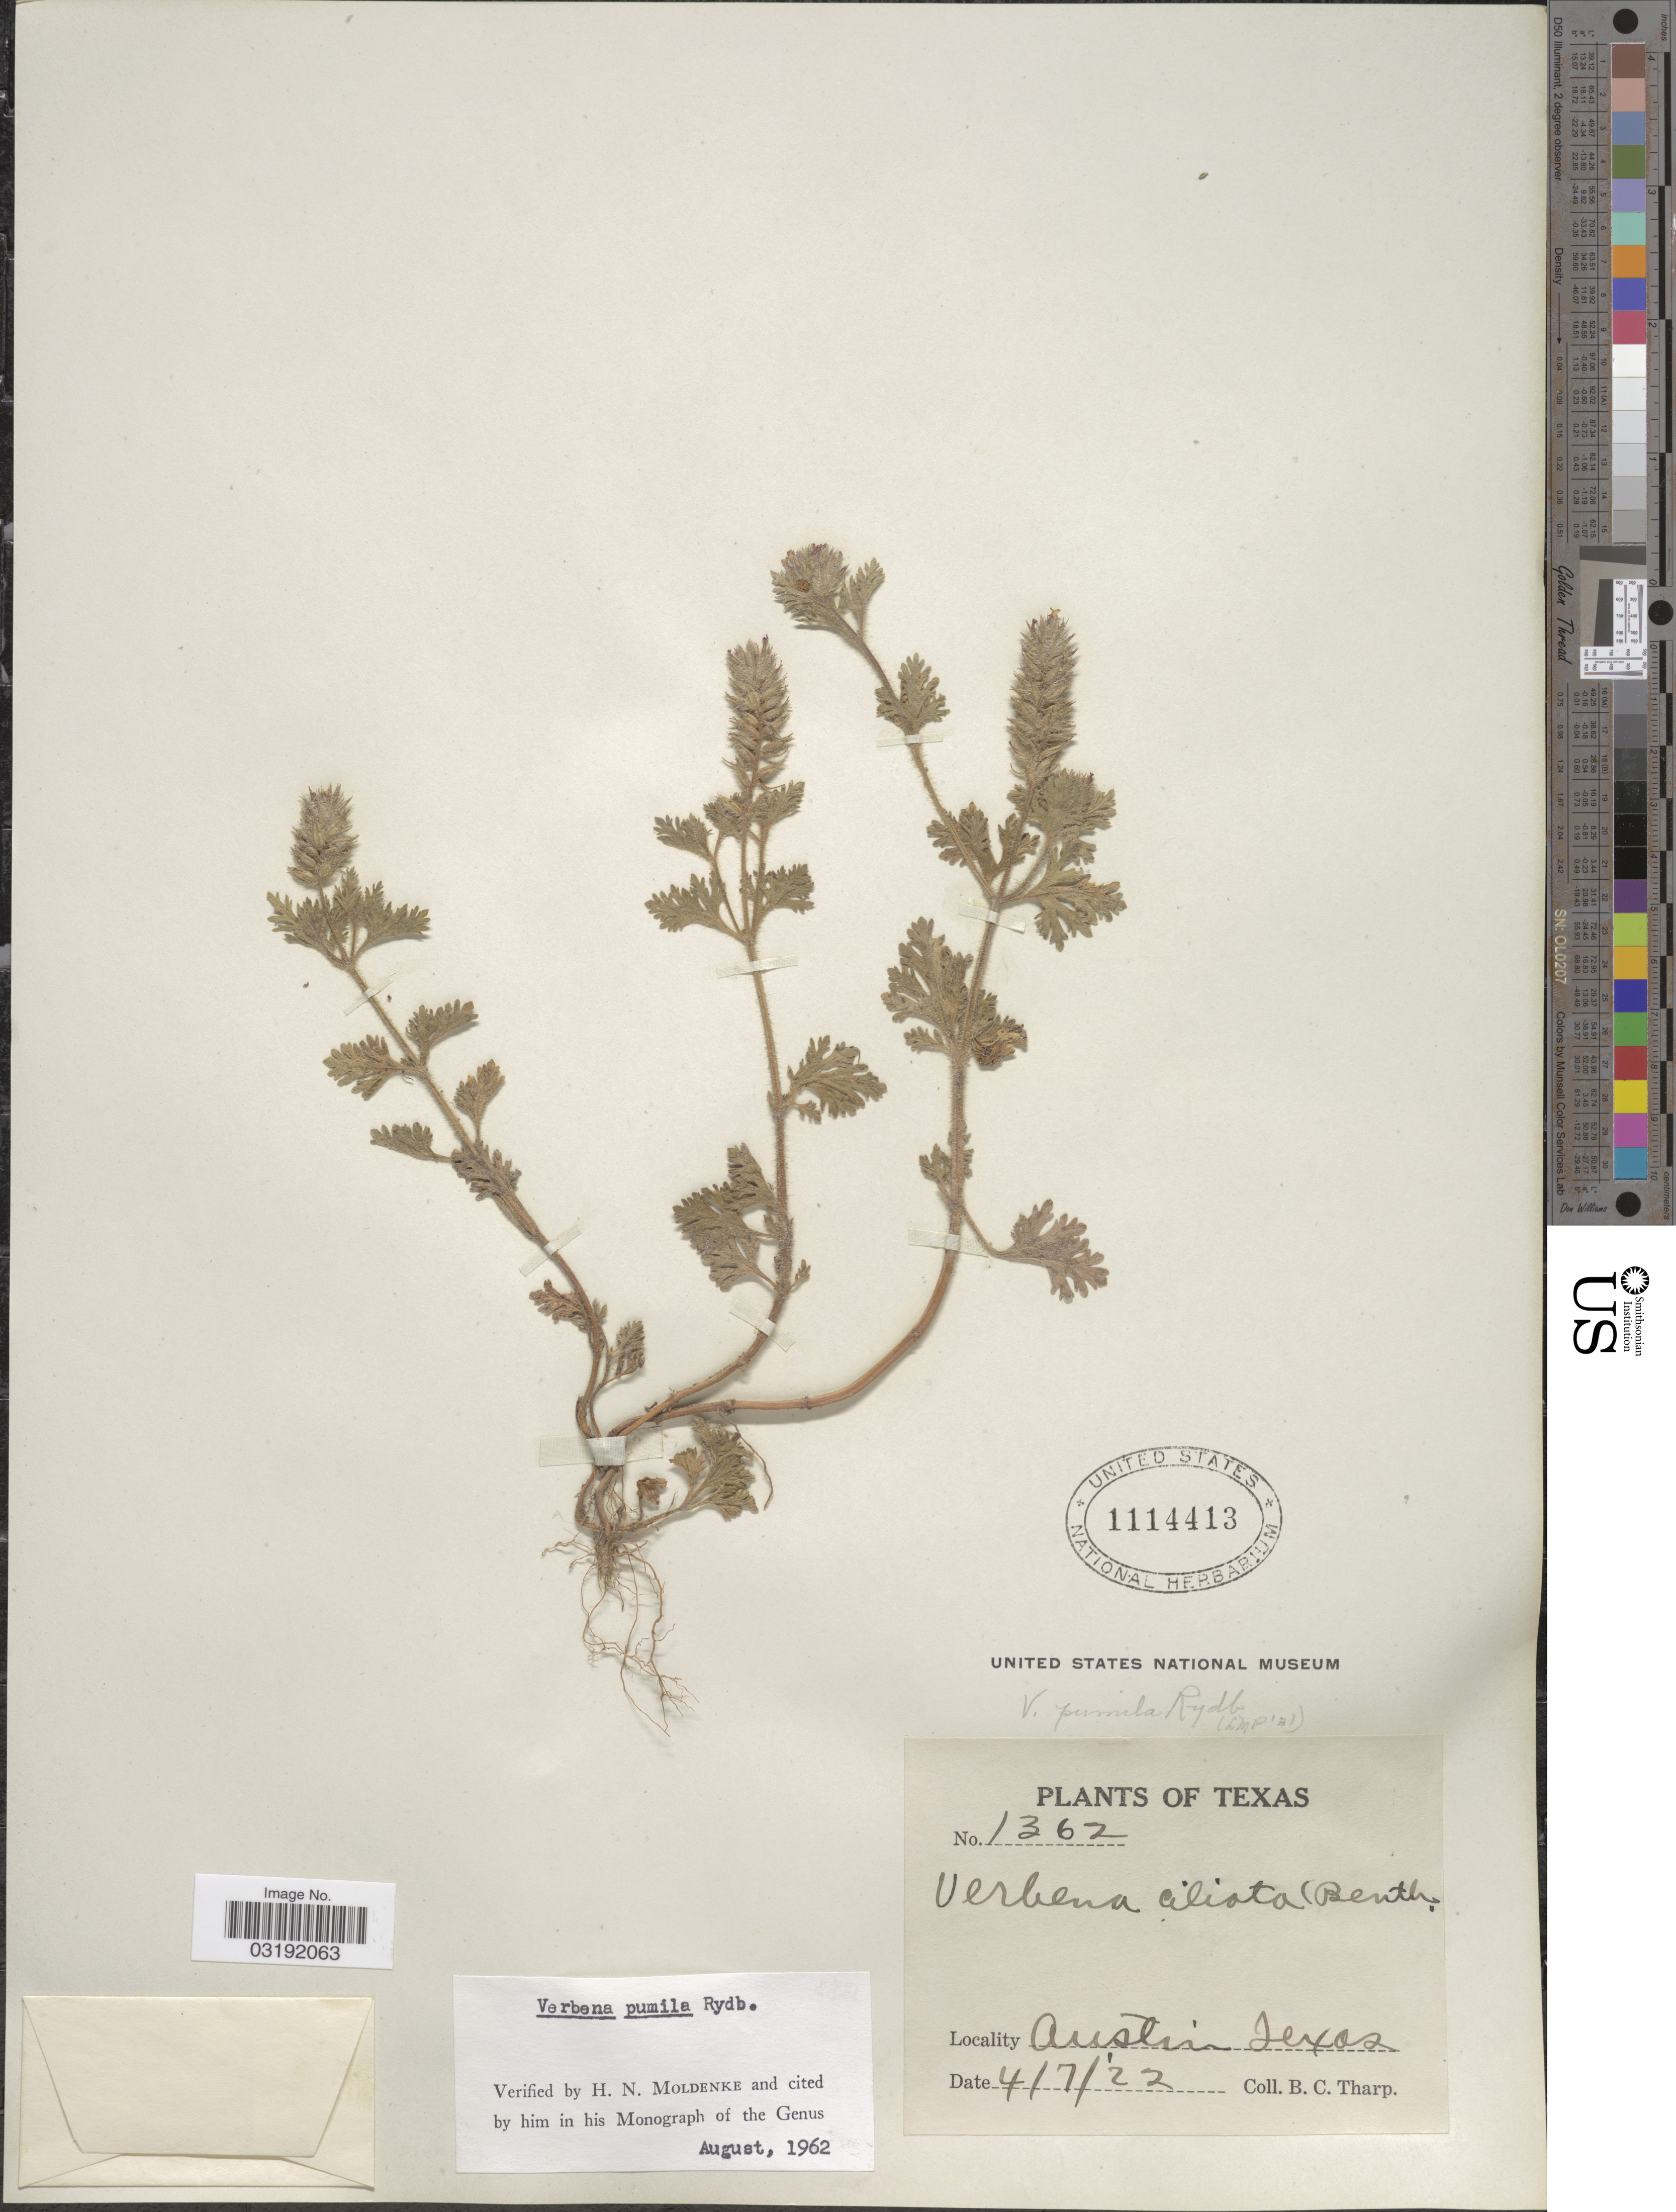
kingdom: Plantae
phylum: Tracheophyta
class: Magnoliopsida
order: Lamiales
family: Verbenaceae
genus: Verbena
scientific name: Verbena pumila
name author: Rydb.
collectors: B. C. Tharp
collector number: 1362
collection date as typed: Transcribed d/m/y: 7/4/22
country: United States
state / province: Texas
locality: Austin.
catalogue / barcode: US 1114413